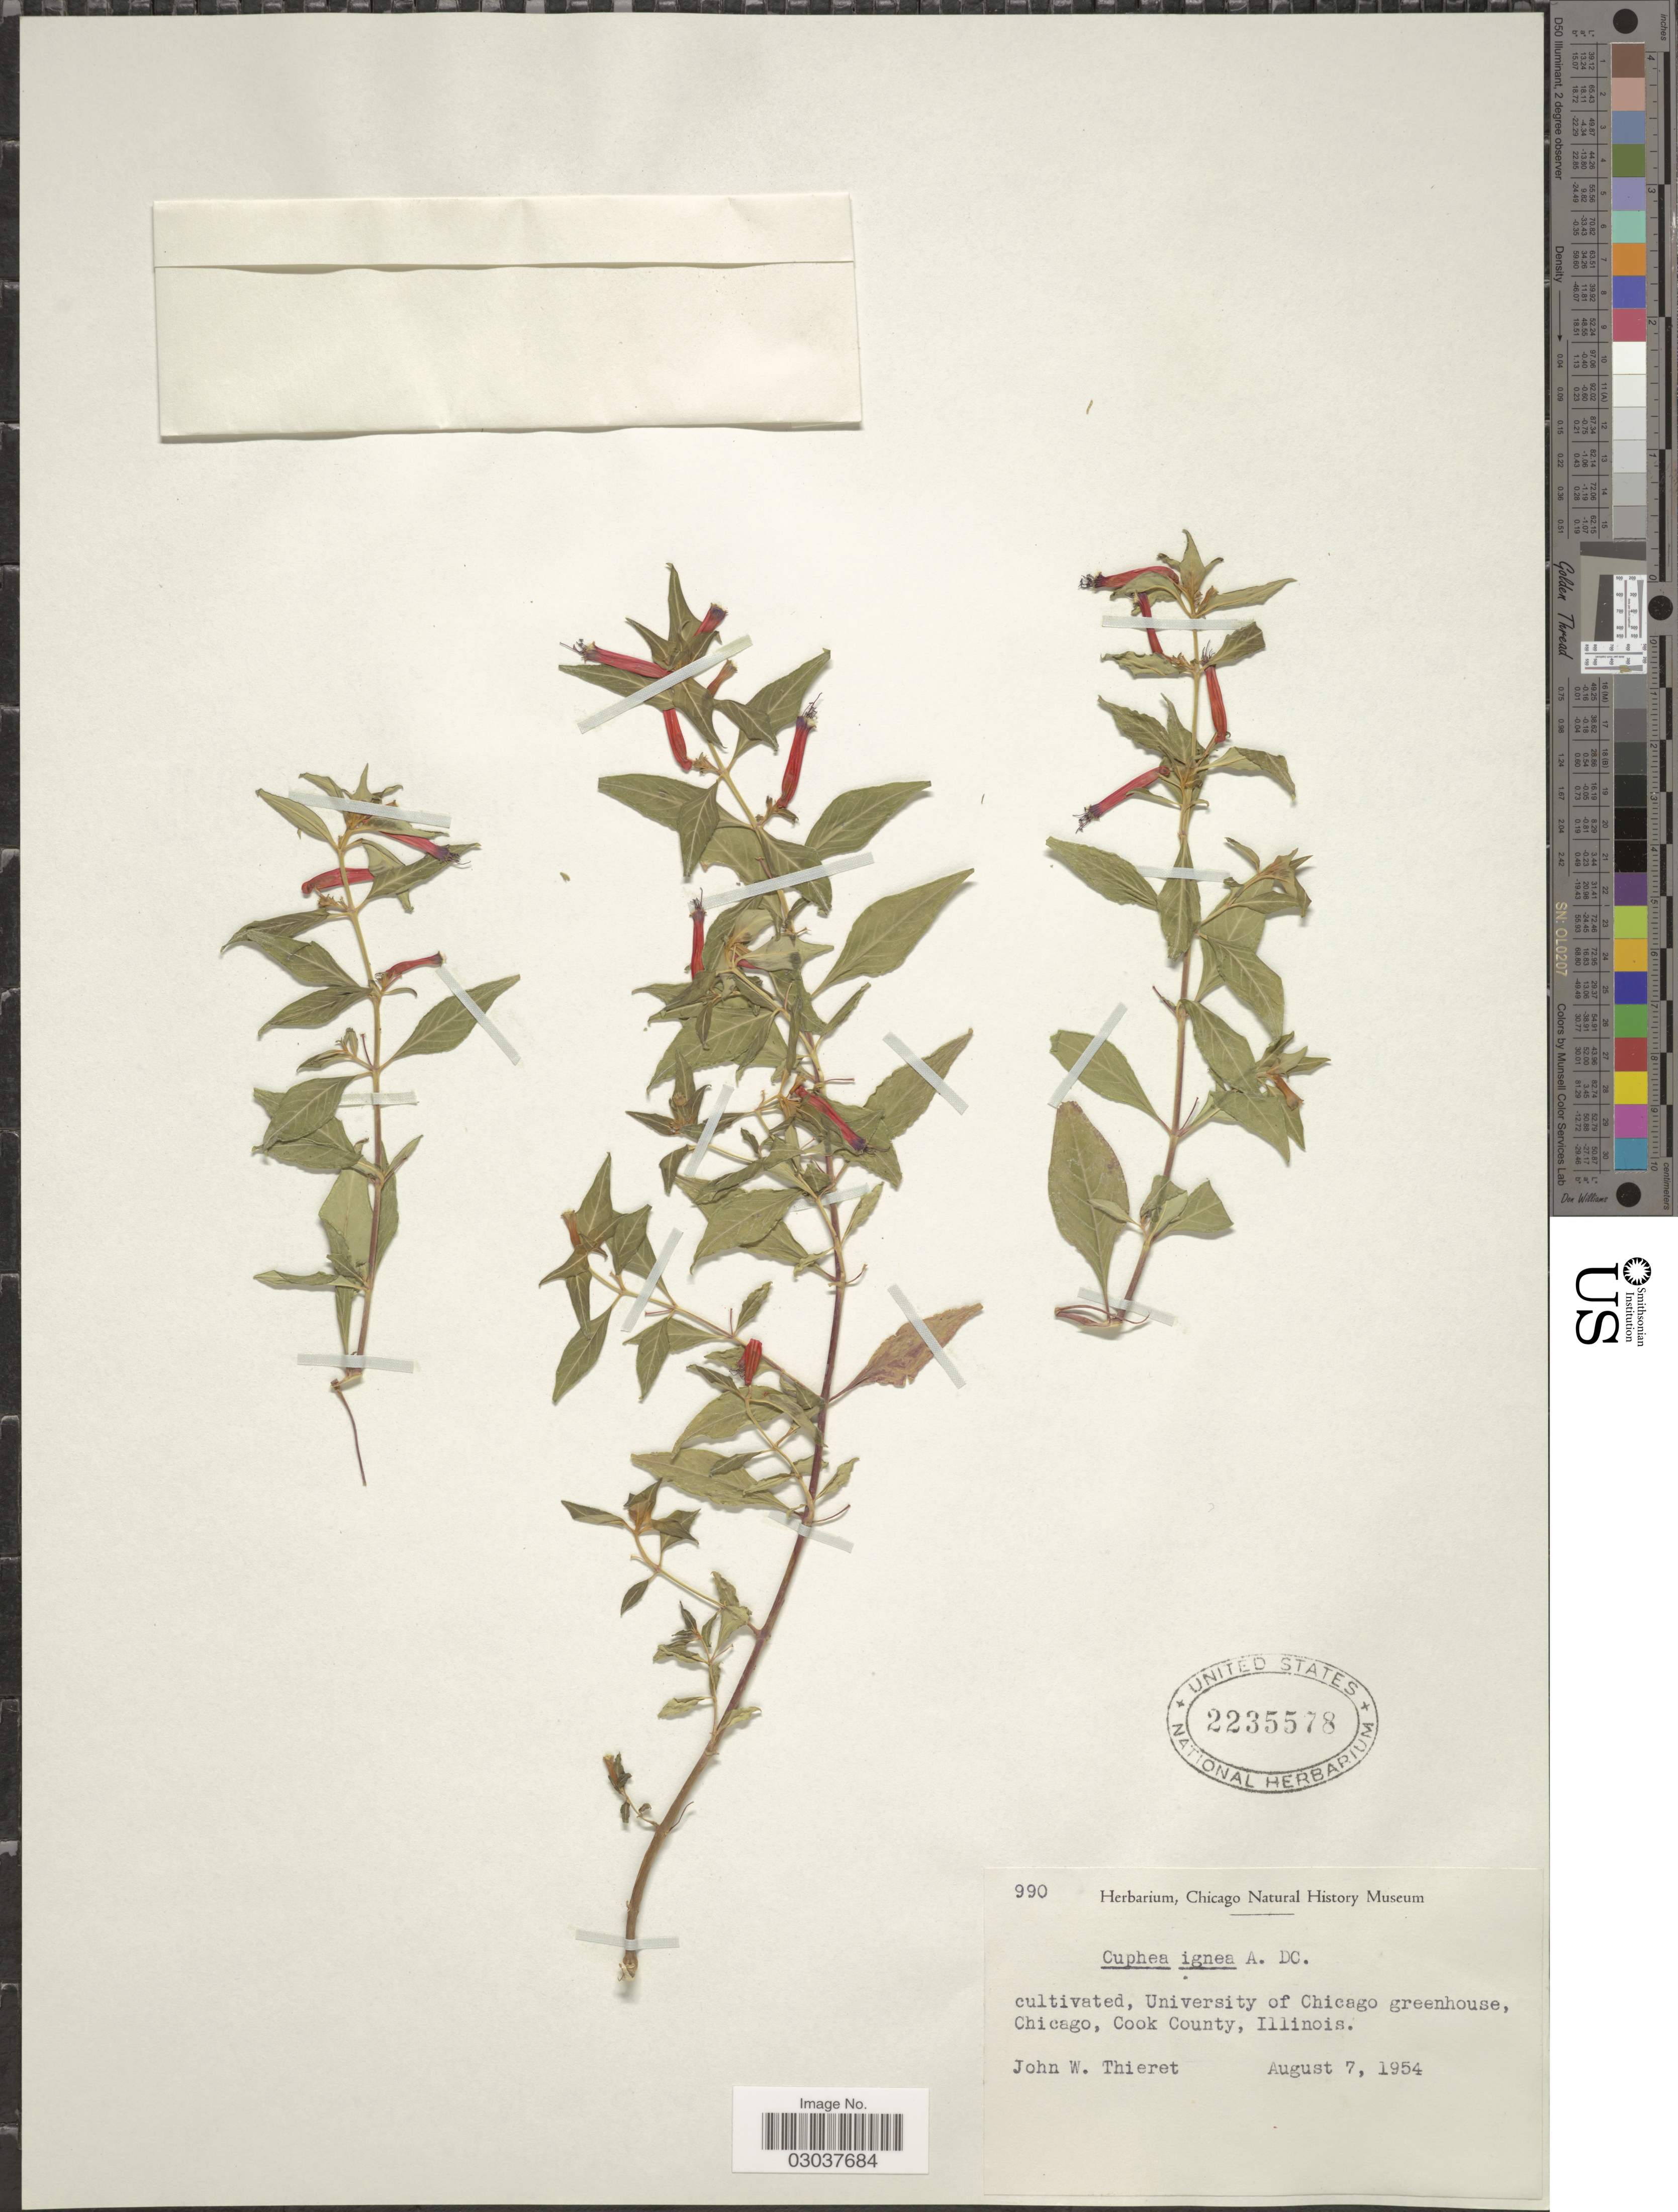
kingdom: Plantae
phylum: Tracheophyta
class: Magnoliopsida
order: Myrtales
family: Lythraceae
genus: Cuphea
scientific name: Cuphea ignea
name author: A. DC.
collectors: J. W. Thieret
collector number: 990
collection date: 1954-08-07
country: United States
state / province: Illinois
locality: University of Chicago greenhouse, Chicago, Cook County, Illinois.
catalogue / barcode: US 2235578